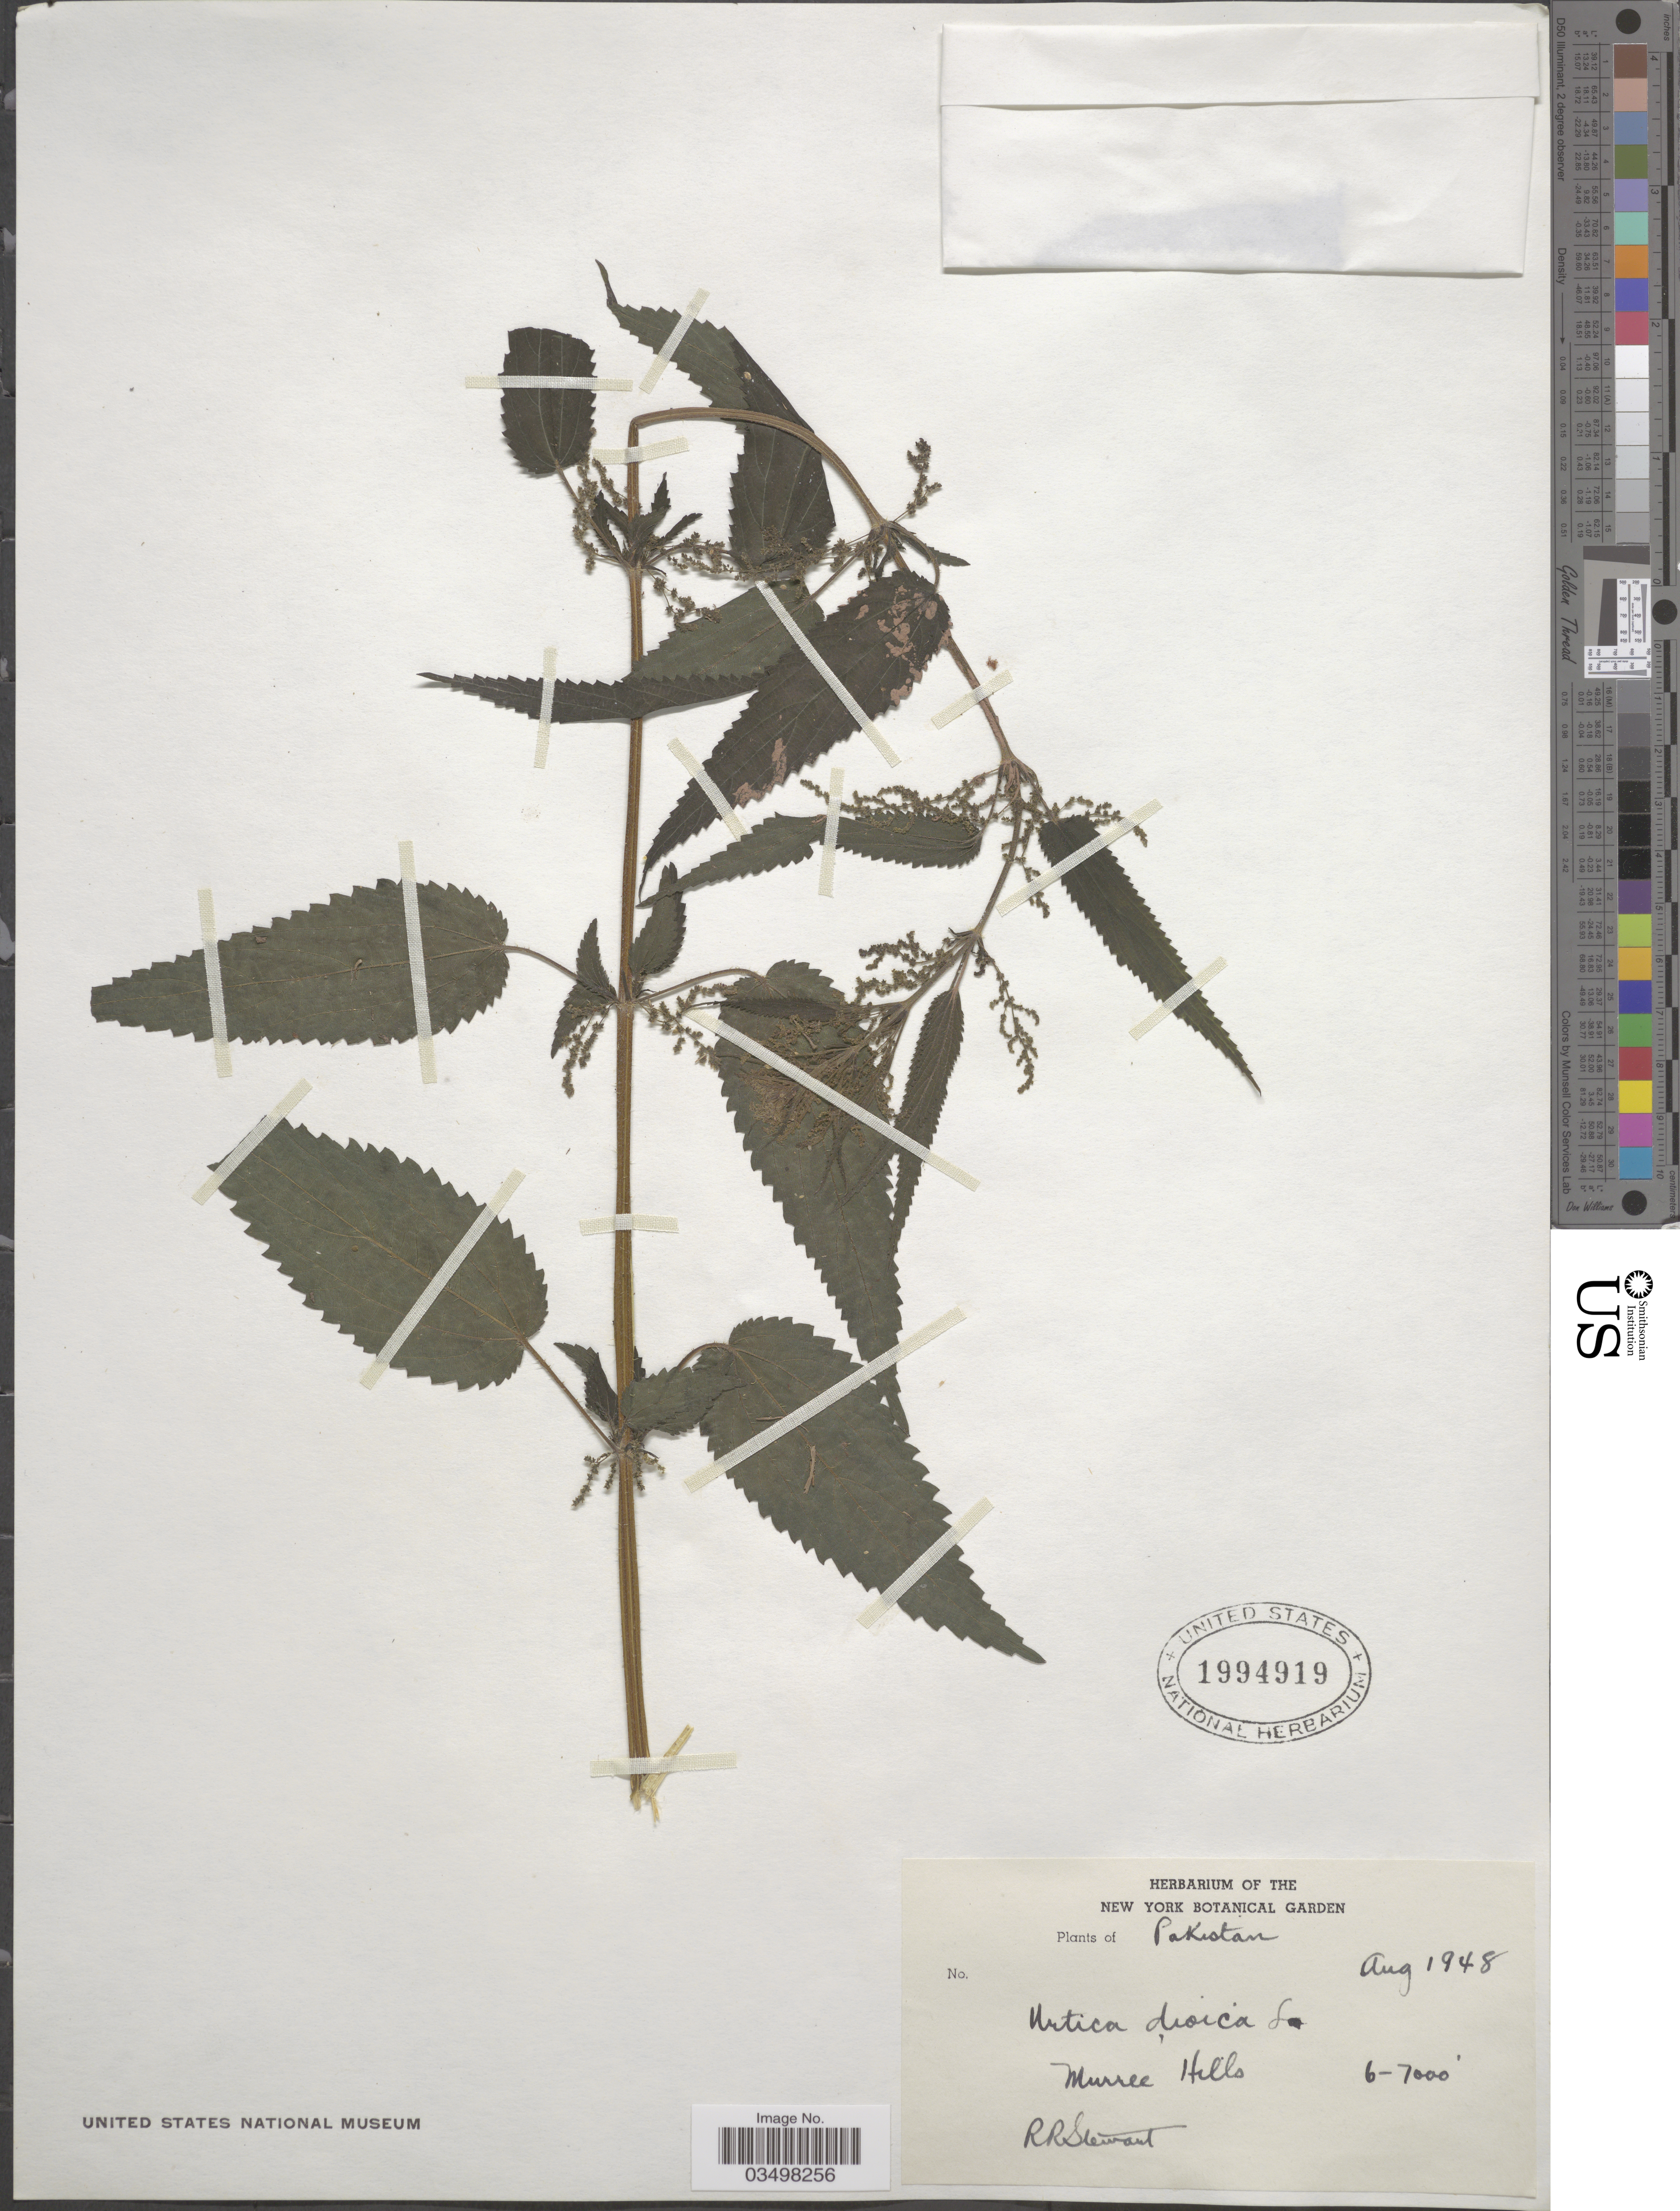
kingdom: Plantae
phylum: Tracheophyta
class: Magnoliopsida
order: Rosales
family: Urticaceae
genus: Urtica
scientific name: Urtica dioica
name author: L.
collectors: R. Stewart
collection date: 1948-08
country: Pakistan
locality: Murree Hills.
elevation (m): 1829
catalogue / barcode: US 1994919